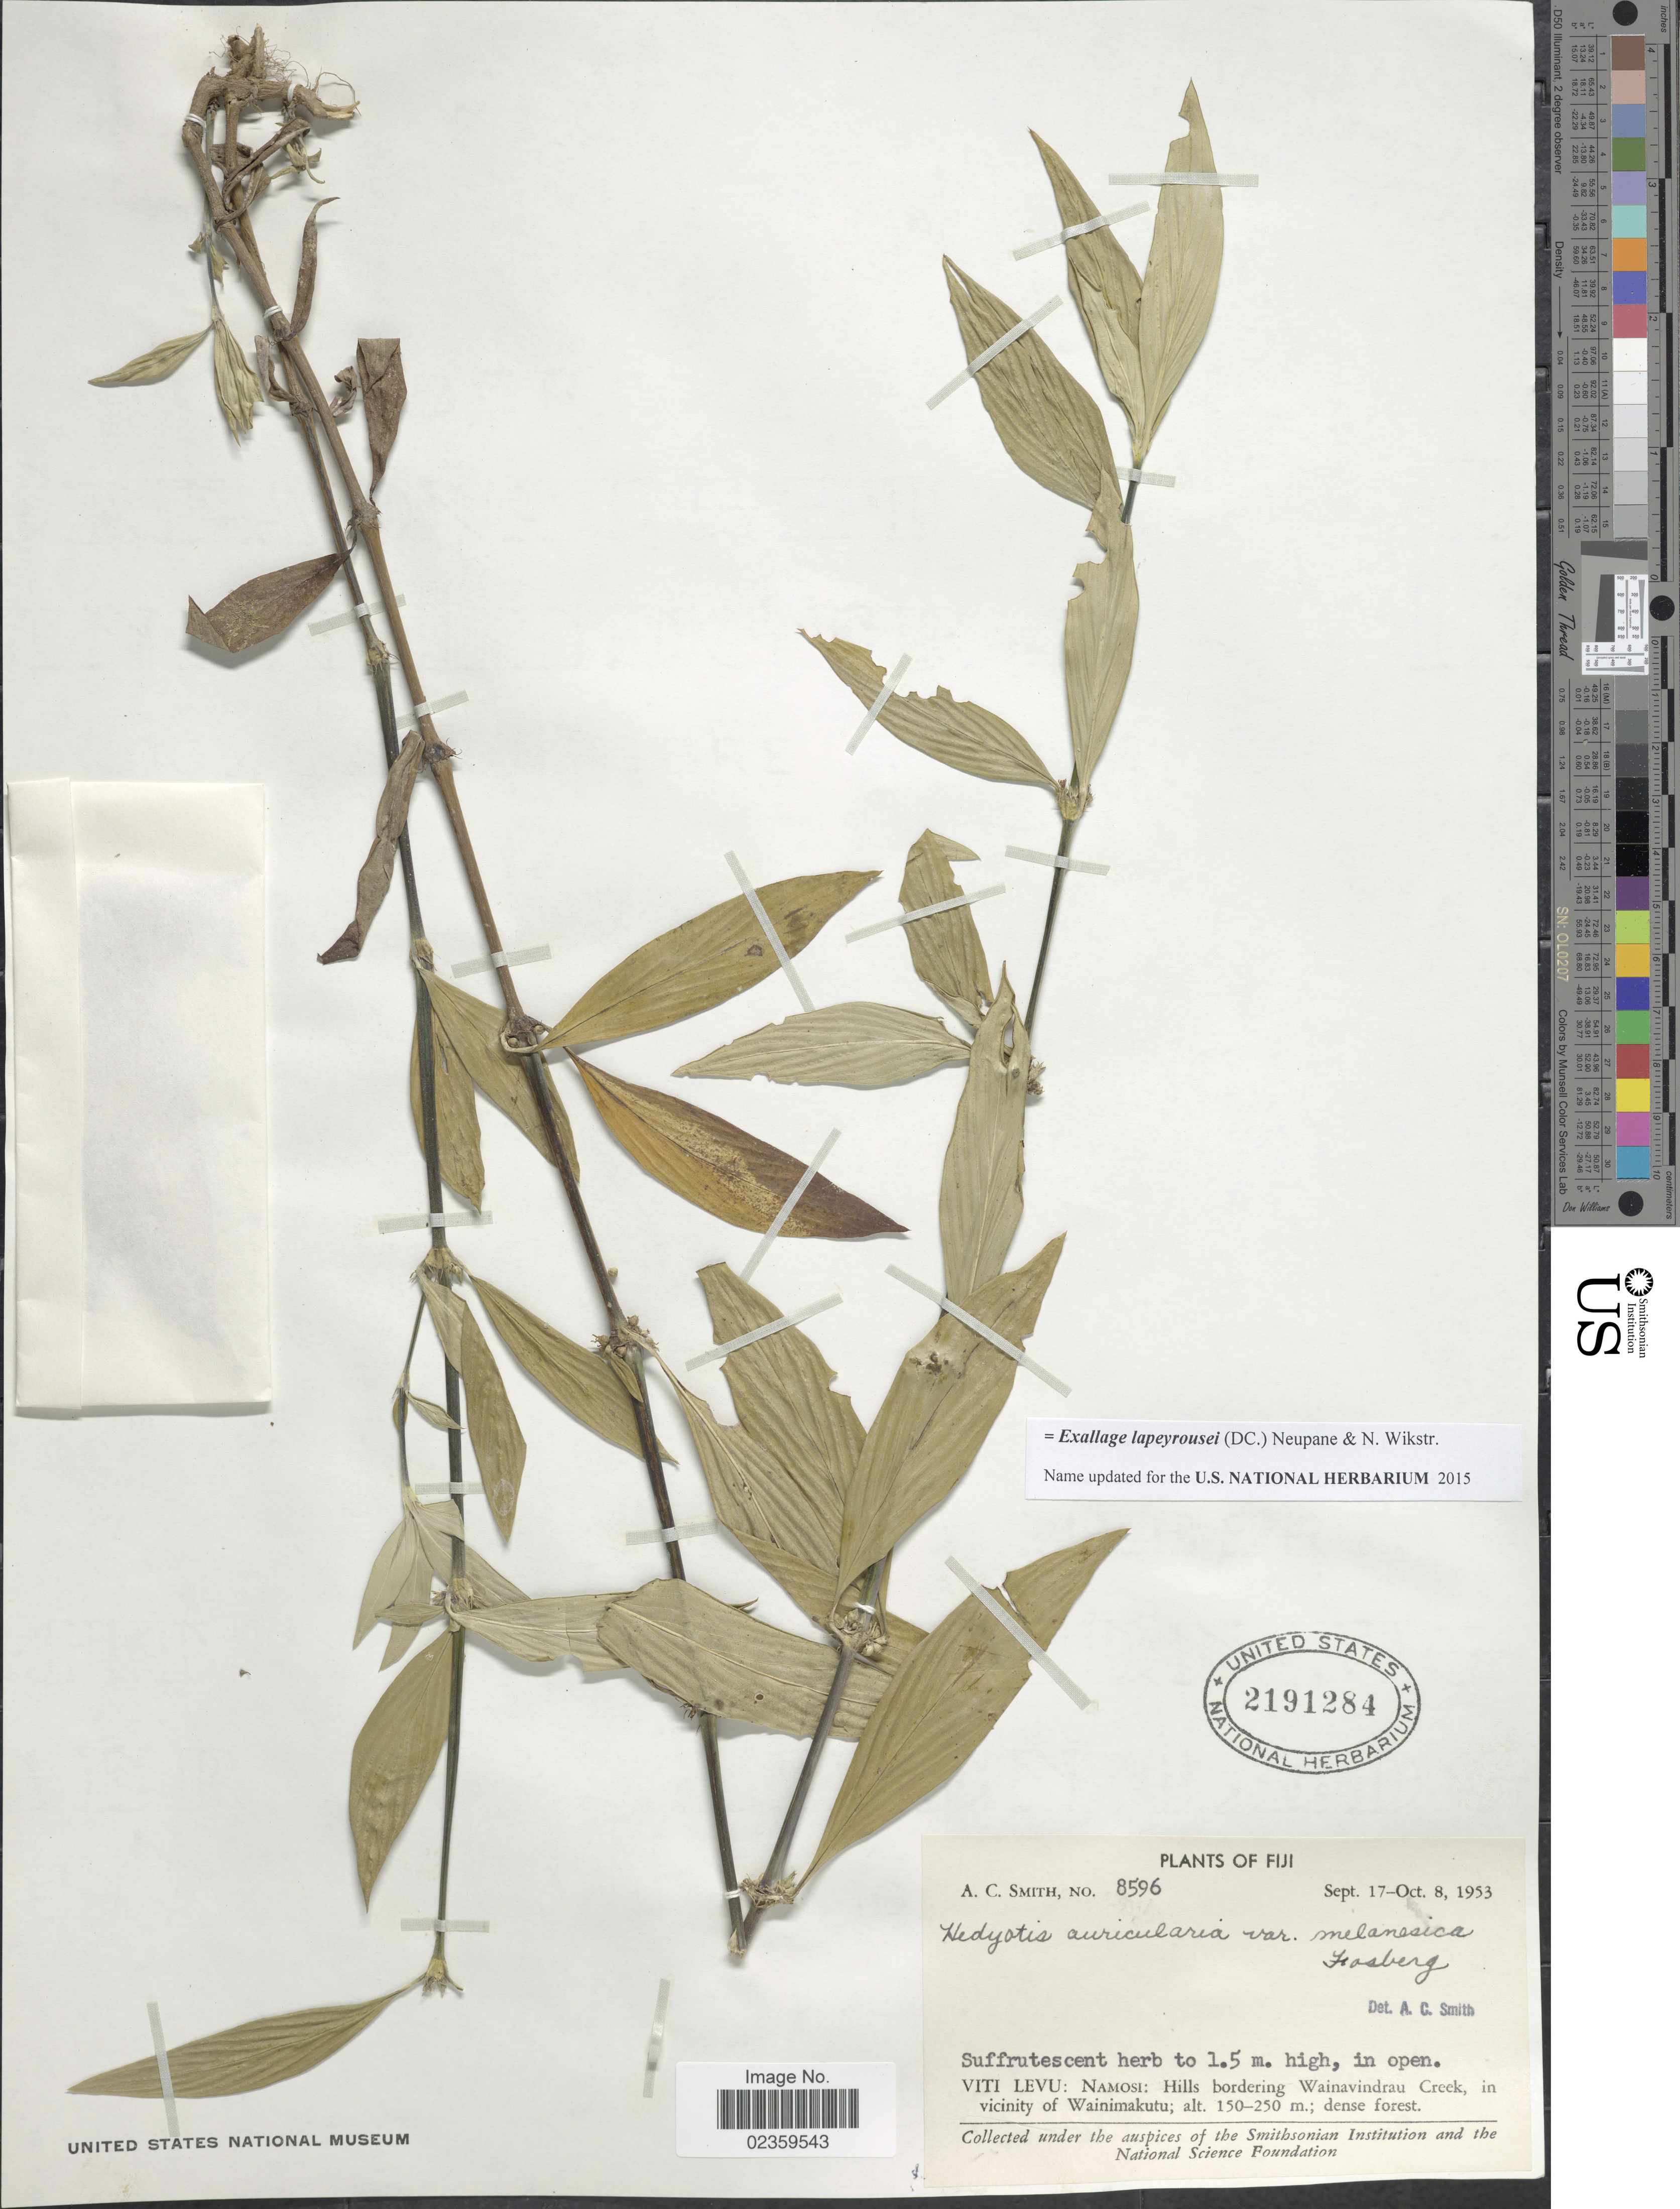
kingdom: Plantae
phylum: Tracheophyta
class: Magnoliopsida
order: Gentianales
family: Rubiaceae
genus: Exallage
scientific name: Exallage lapeyrousei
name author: (DC.) Neupane & N. Wikstr.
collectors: A. C. Smith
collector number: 8596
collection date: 1953-09-17/1953-10-08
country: Fiji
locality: Viti Levu: Namosi: Hills bordering Wainavindrau Creek, in vicinity of Wainimakutu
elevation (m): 150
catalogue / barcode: US 2191284